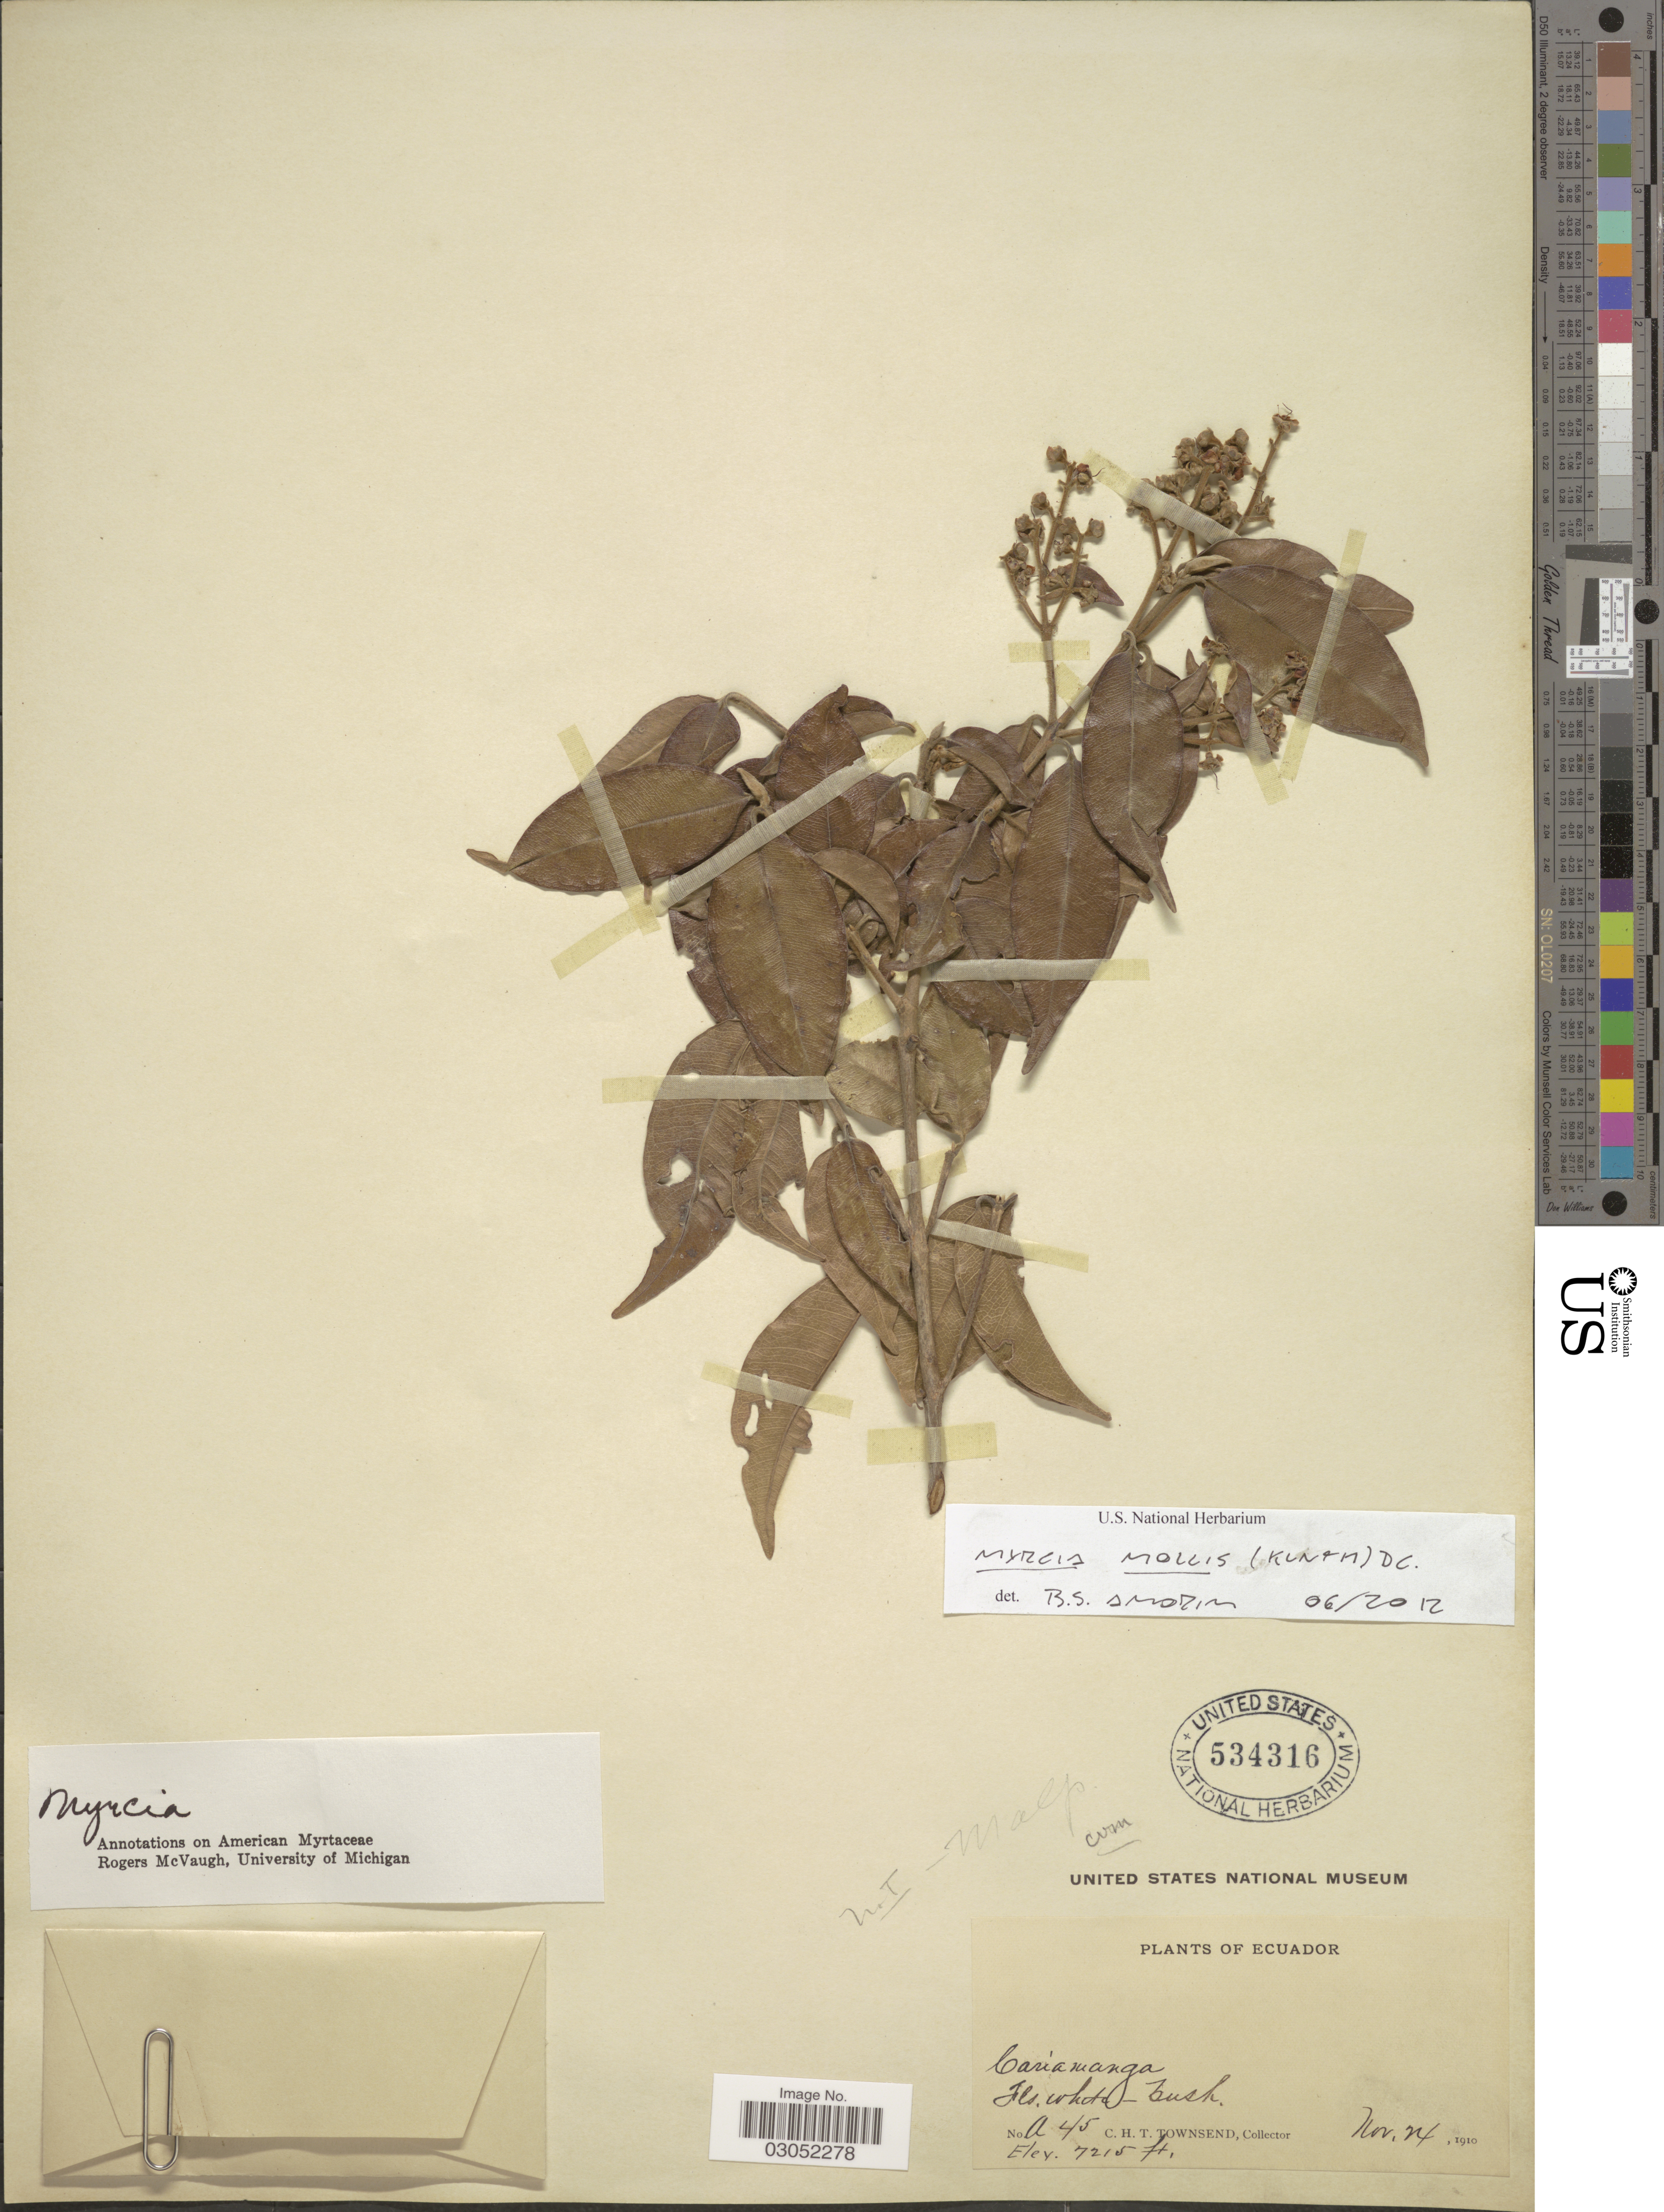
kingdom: Plantae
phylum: Tracheophyta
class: Magnoliopsida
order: Myrtales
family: Myrtaceae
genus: Myrcia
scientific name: Myrcia mollis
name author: (Kunth) DC.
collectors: C. H. T. Townsend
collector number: A45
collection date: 1910-11-24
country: Ecuador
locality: Cariamanga.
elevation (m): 2199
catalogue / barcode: US 534316